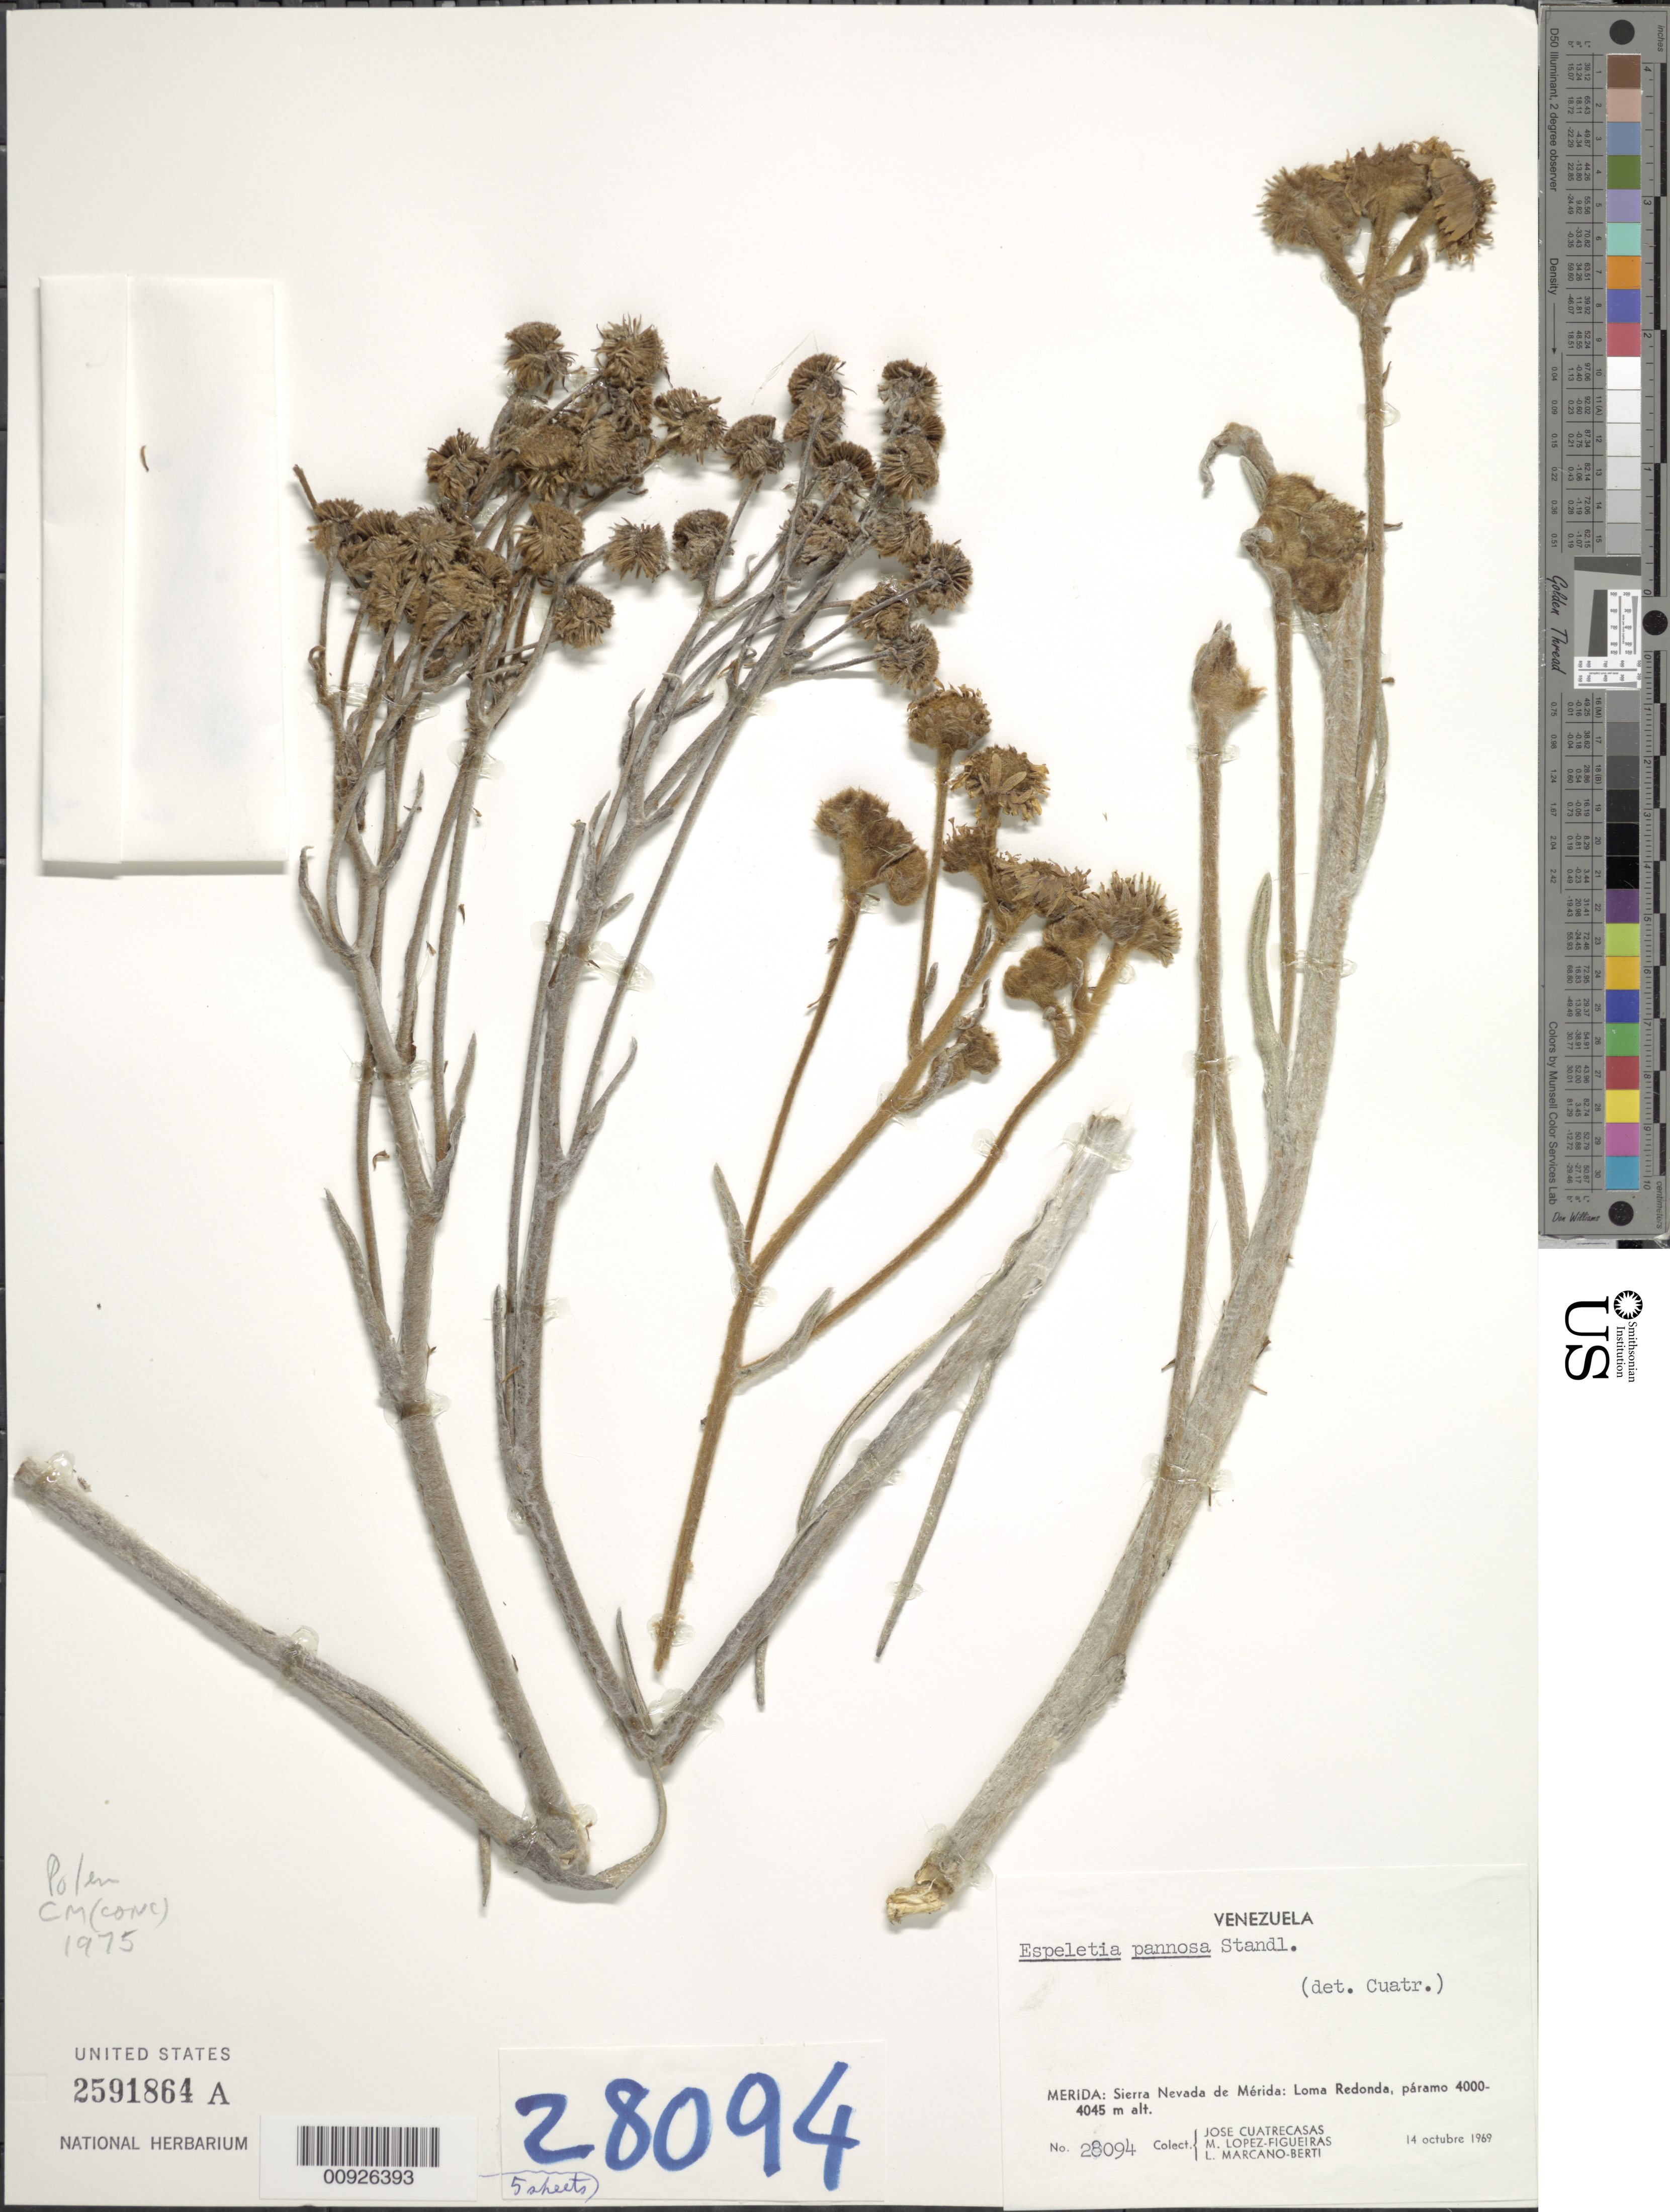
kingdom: Plantae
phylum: Tracheophyta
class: Magnoliopsida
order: Asterales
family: Asteraceae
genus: Espeletiopsis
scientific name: Espeletiopsis pannosa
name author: (Standl.) Cuatrec.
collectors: J. Cuatrecasas, M. López Figueiras & L. Marcano-Berti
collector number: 28094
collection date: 1969-10-14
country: Venezuela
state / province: Mérida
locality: Sierra Nevada de Mérida: Loma Redonda, páramo.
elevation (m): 4000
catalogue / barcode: US 2591864A